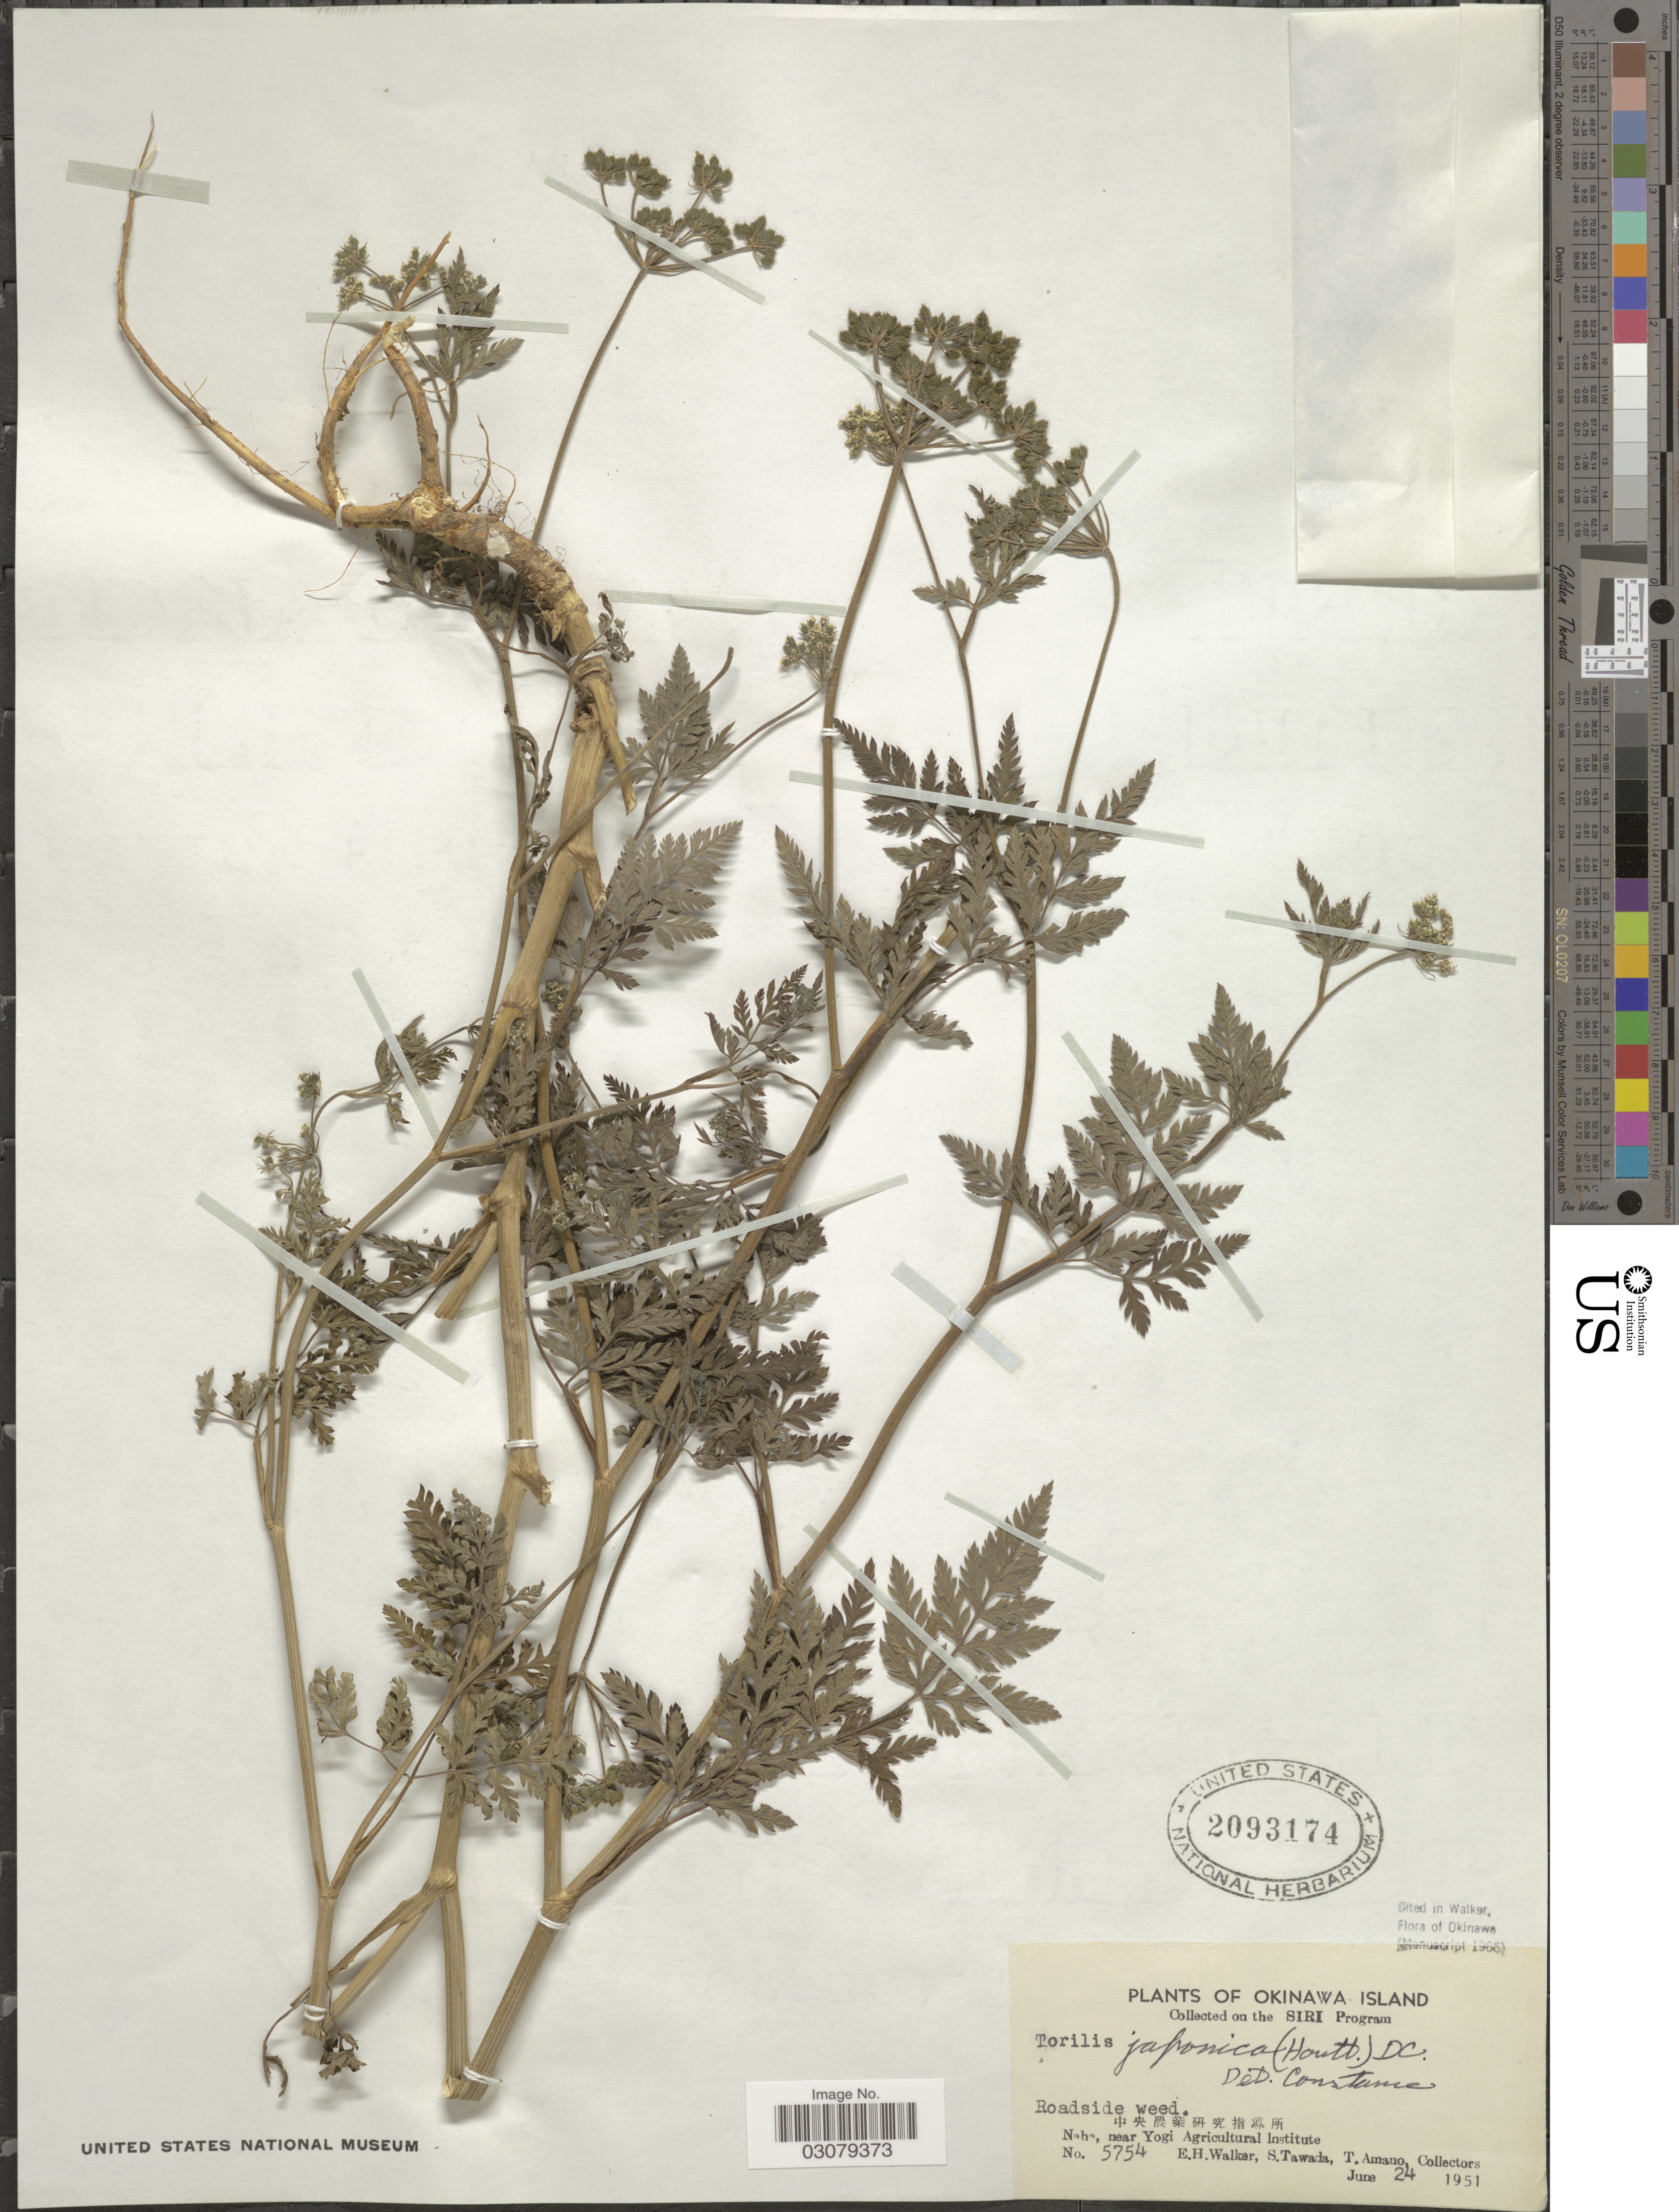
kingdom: Plantae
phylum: Tracheophyta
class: Magnoliopsida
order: Apiales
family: Apiaceae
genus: Torilis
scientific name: Torilis japonica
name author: (Houtt.) DC.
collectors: E. H. Walker, S. Tawada & T. Amano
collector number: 5754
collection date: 1951-06-24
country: Japan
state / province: Okinawa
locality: Okinawa Island. Naha, near Yogi Agricultural Institute.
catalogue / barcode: US 2093174